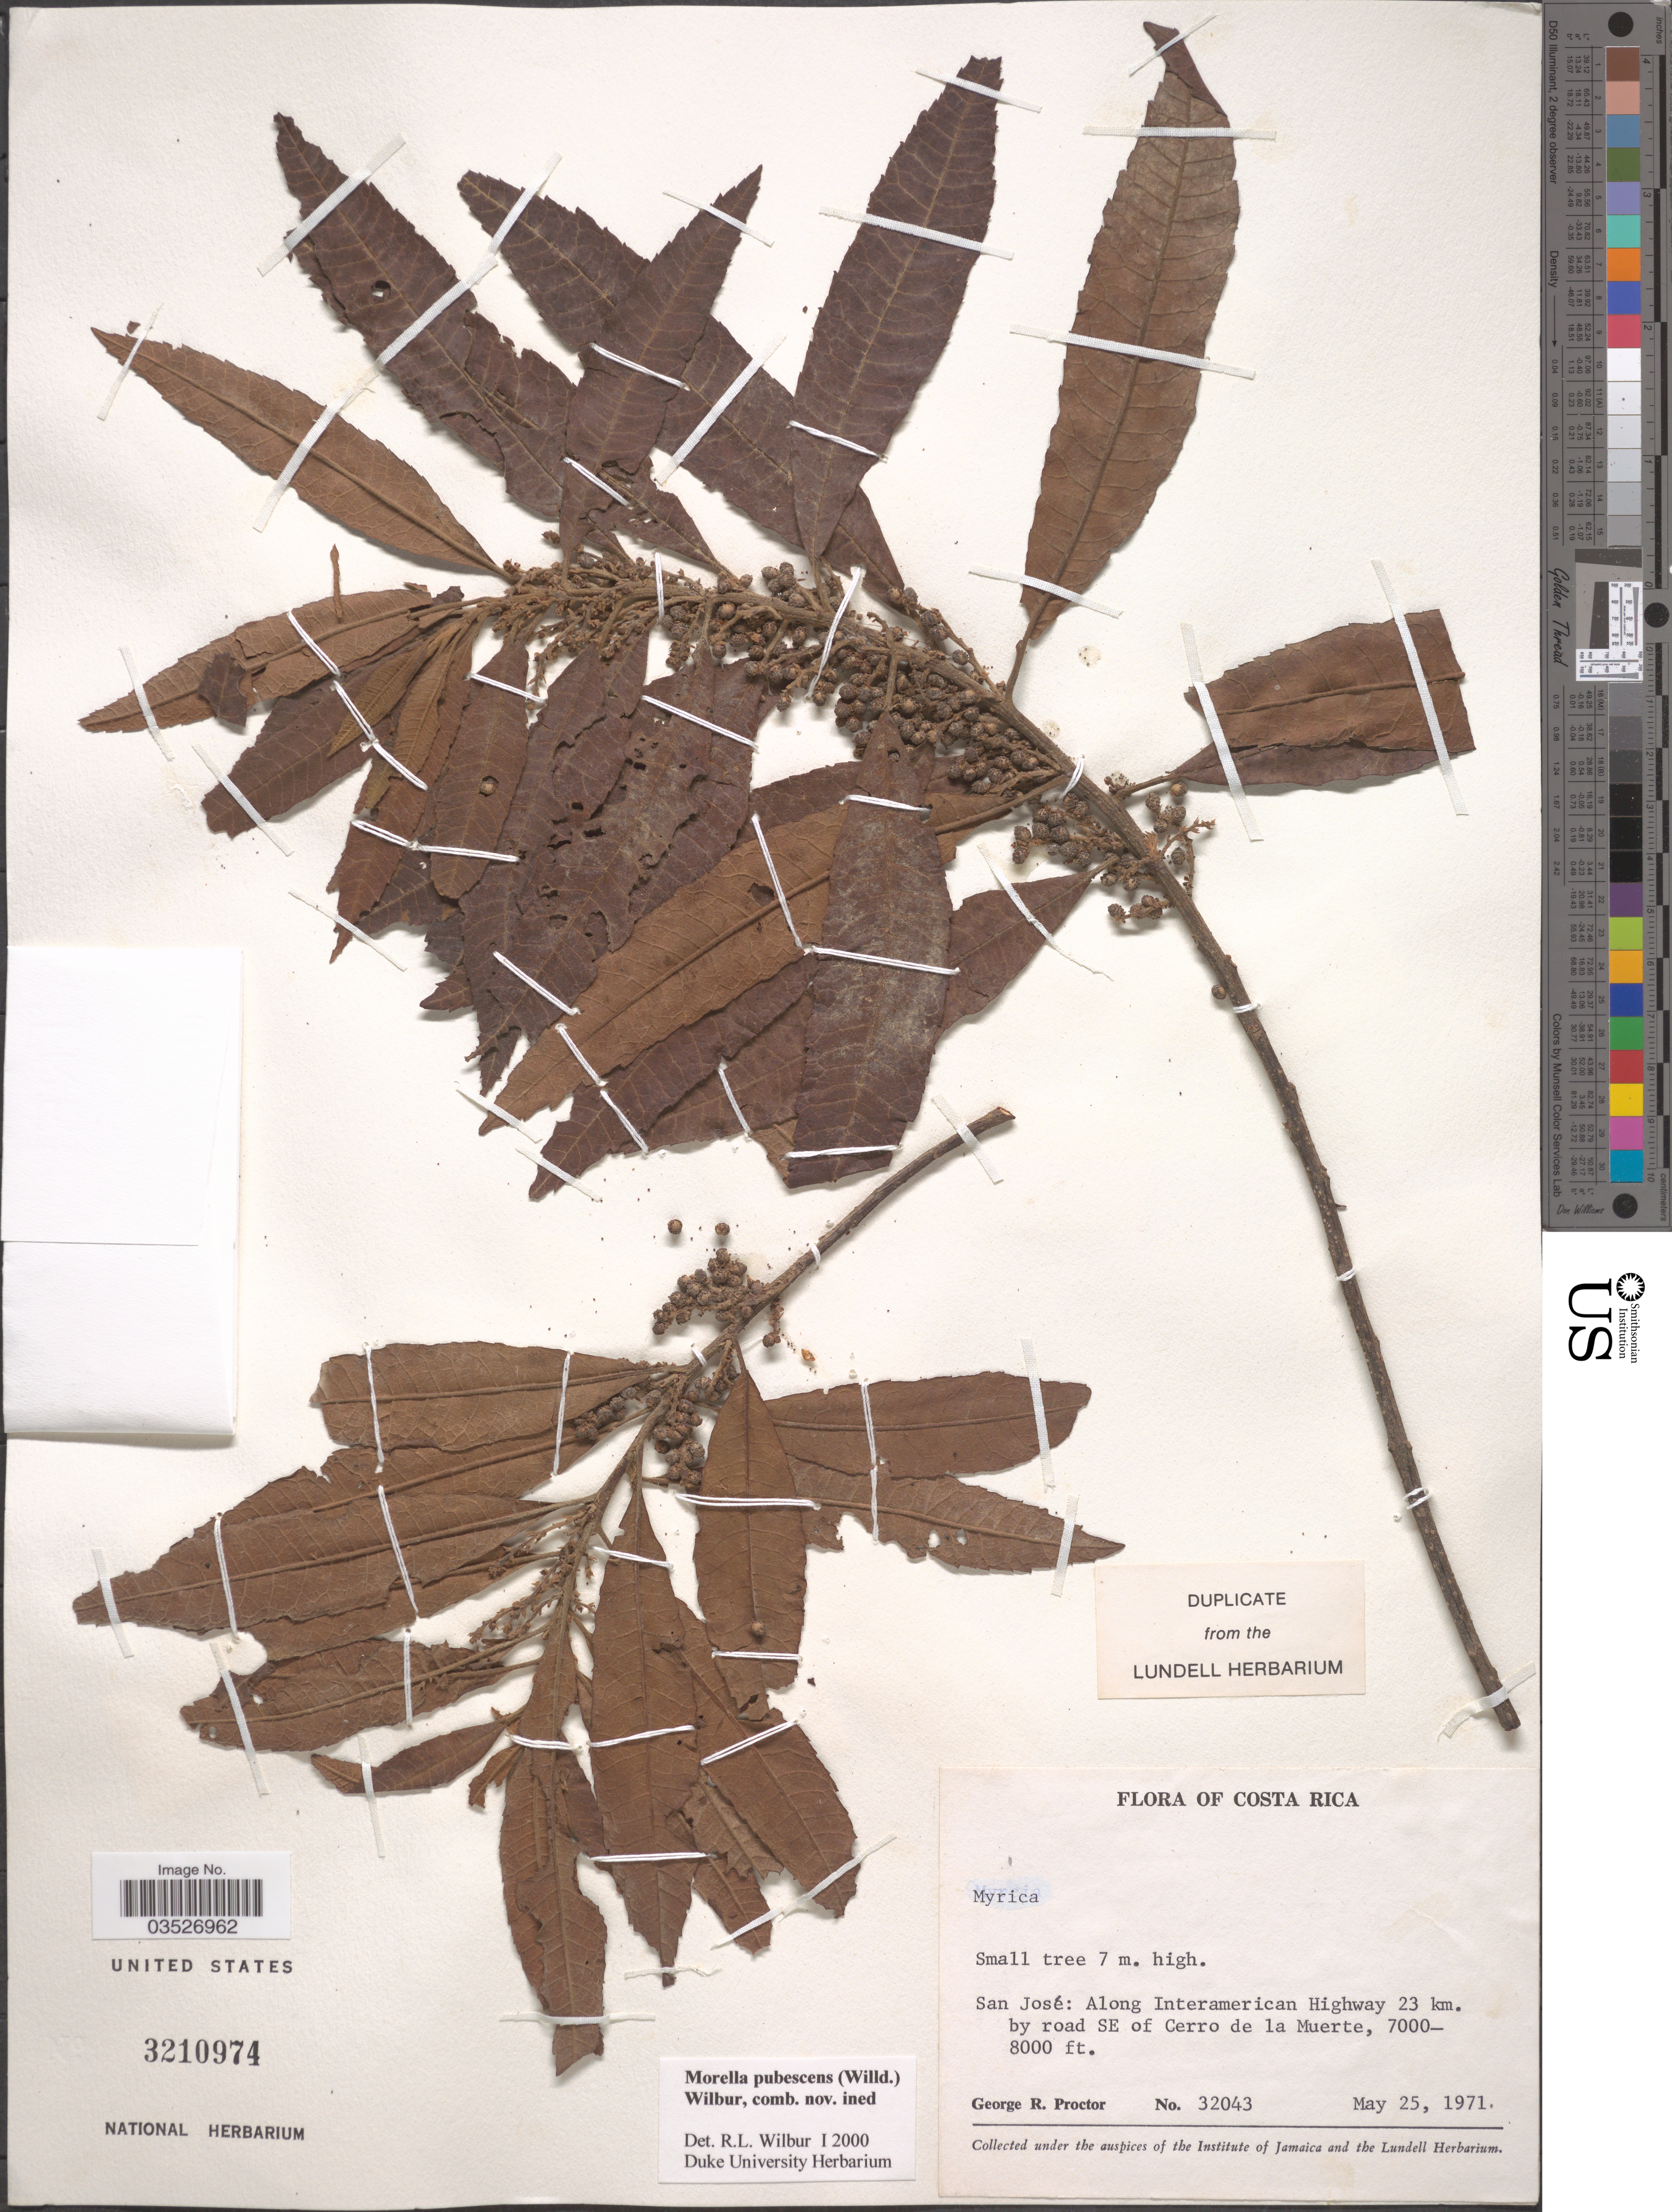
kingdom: Plantae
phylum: Tracheophyta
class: Magnoliopsida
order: Fagales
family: Myricaceae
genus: Morella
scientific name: Morella pubescens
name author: (Humb. & Bonpl. ex Willd.) Wilbur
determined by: Wilbur, R. L.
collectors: G. R. Proctor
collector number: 32043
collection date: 1971-05-25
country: Costa Rica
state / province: San José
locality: Along Interamerican Highway 23 km. by road SE of Cerro de la Muerte.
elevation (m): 2134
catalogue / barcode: US 3210974